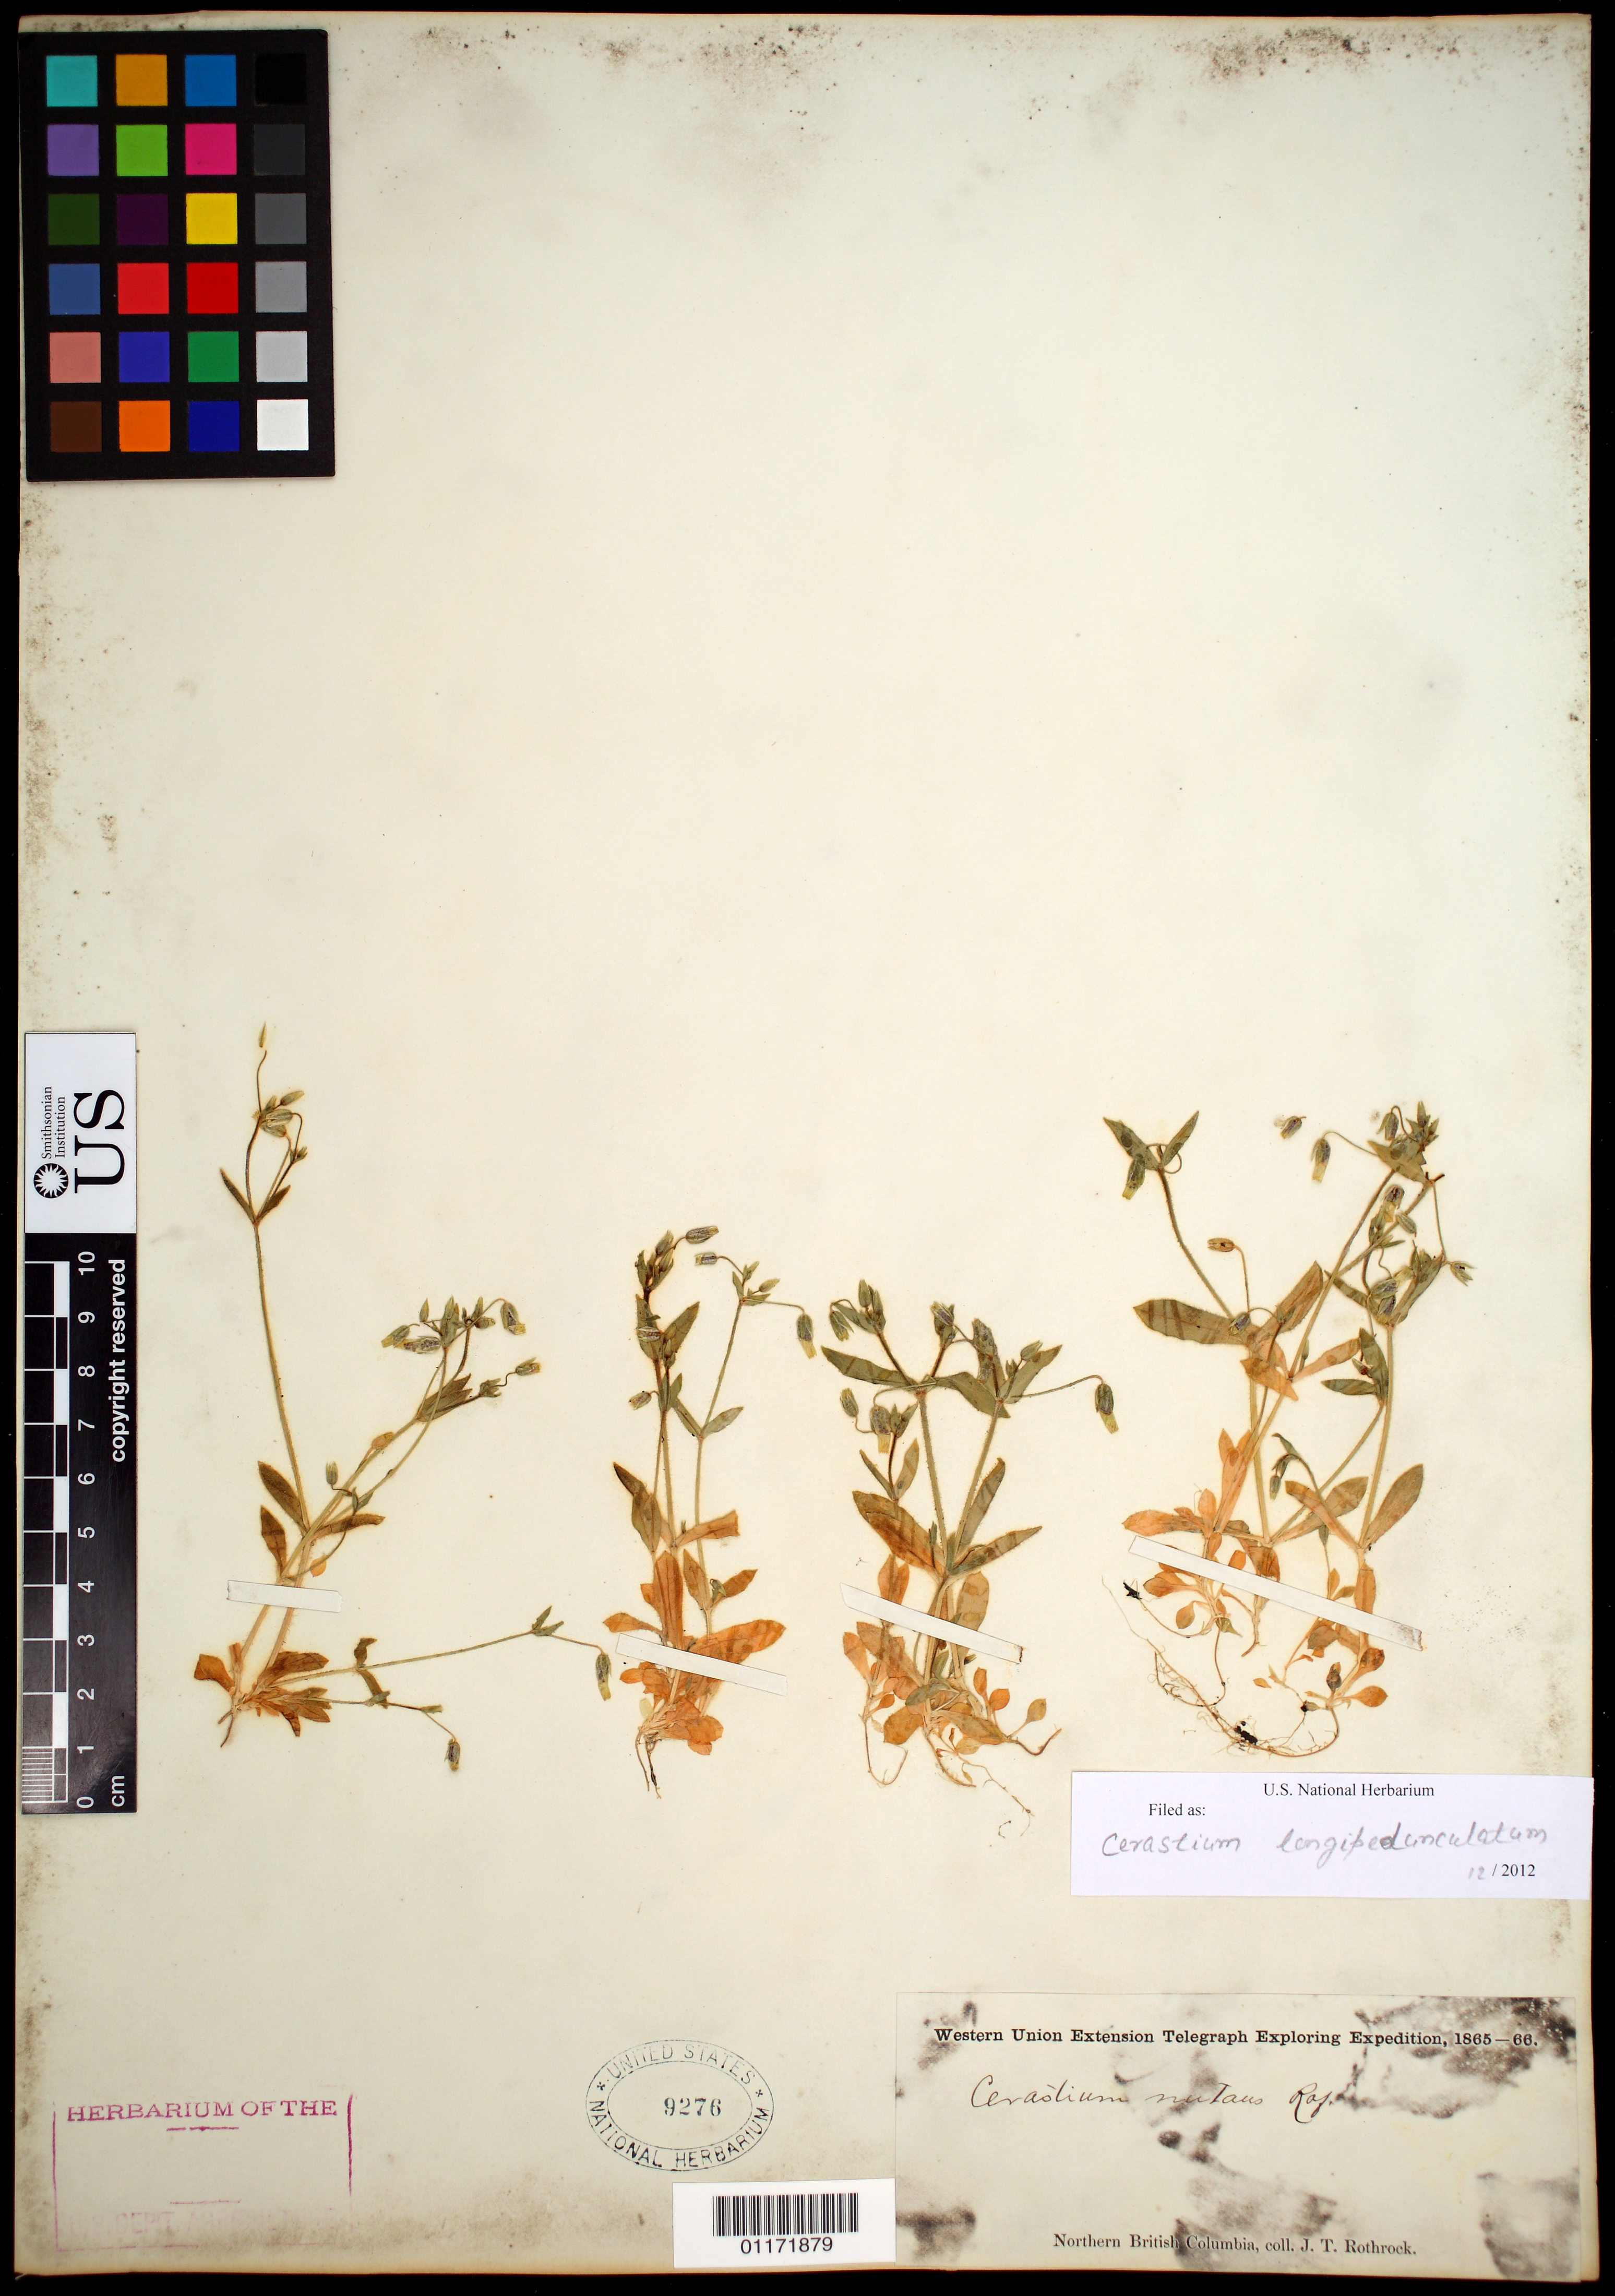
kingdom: Plantae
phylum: Tracheophyta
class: Magnoliopsida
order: Caryophyllales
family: Caryophyllaceae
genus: Cerastium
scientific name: Cerastium longipedunculatum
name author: Muhl.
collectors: J. T. Rothrock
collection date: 1865/1866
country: Canada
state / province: British Columbia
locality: Northern British Columbia.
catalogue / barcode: US 9276